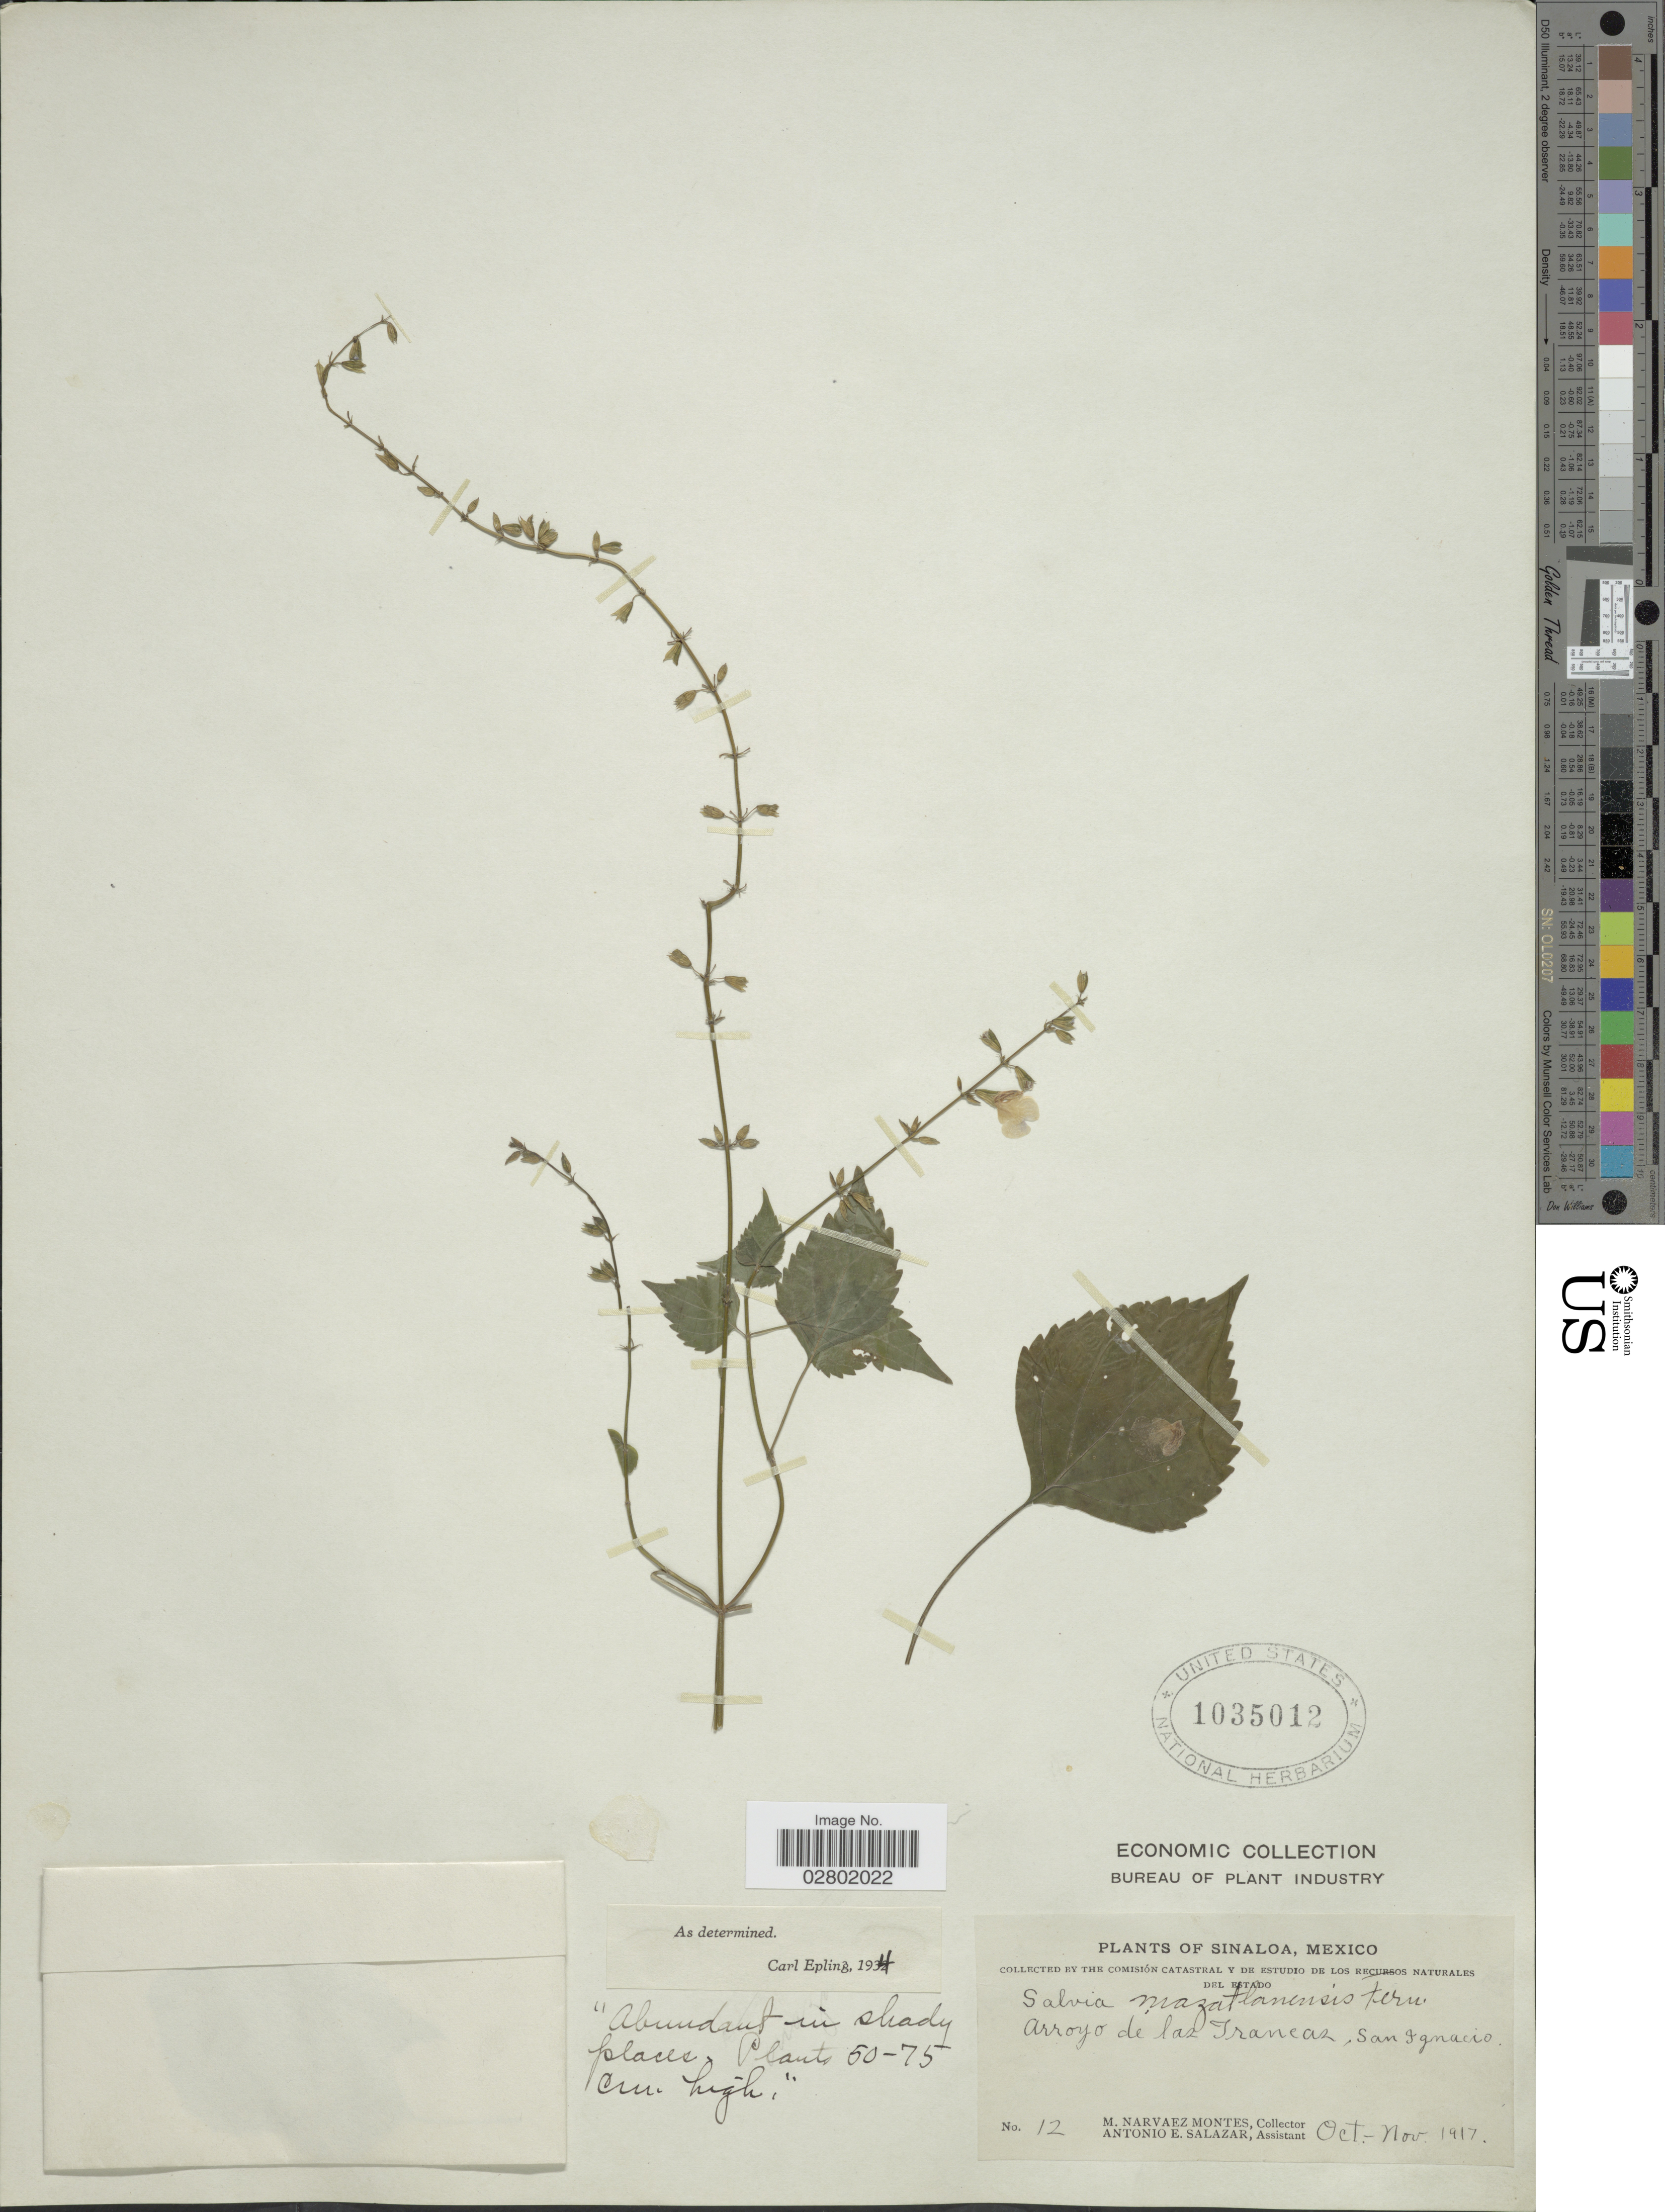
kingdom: Plantae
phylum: Tracheophyta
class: Magnoliopsida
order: Lamiales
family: Lamiaceae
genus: Salvia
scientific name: Salvia mazatlanensis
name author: Fernald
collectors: M. Narvaez-Montes & A. E. Salazar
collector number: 12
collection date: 1917-10/1917-11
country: Mexico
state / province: Sinaloa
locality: Arroyo del las Trancas, San Ignacio.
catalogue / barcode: US 1035012